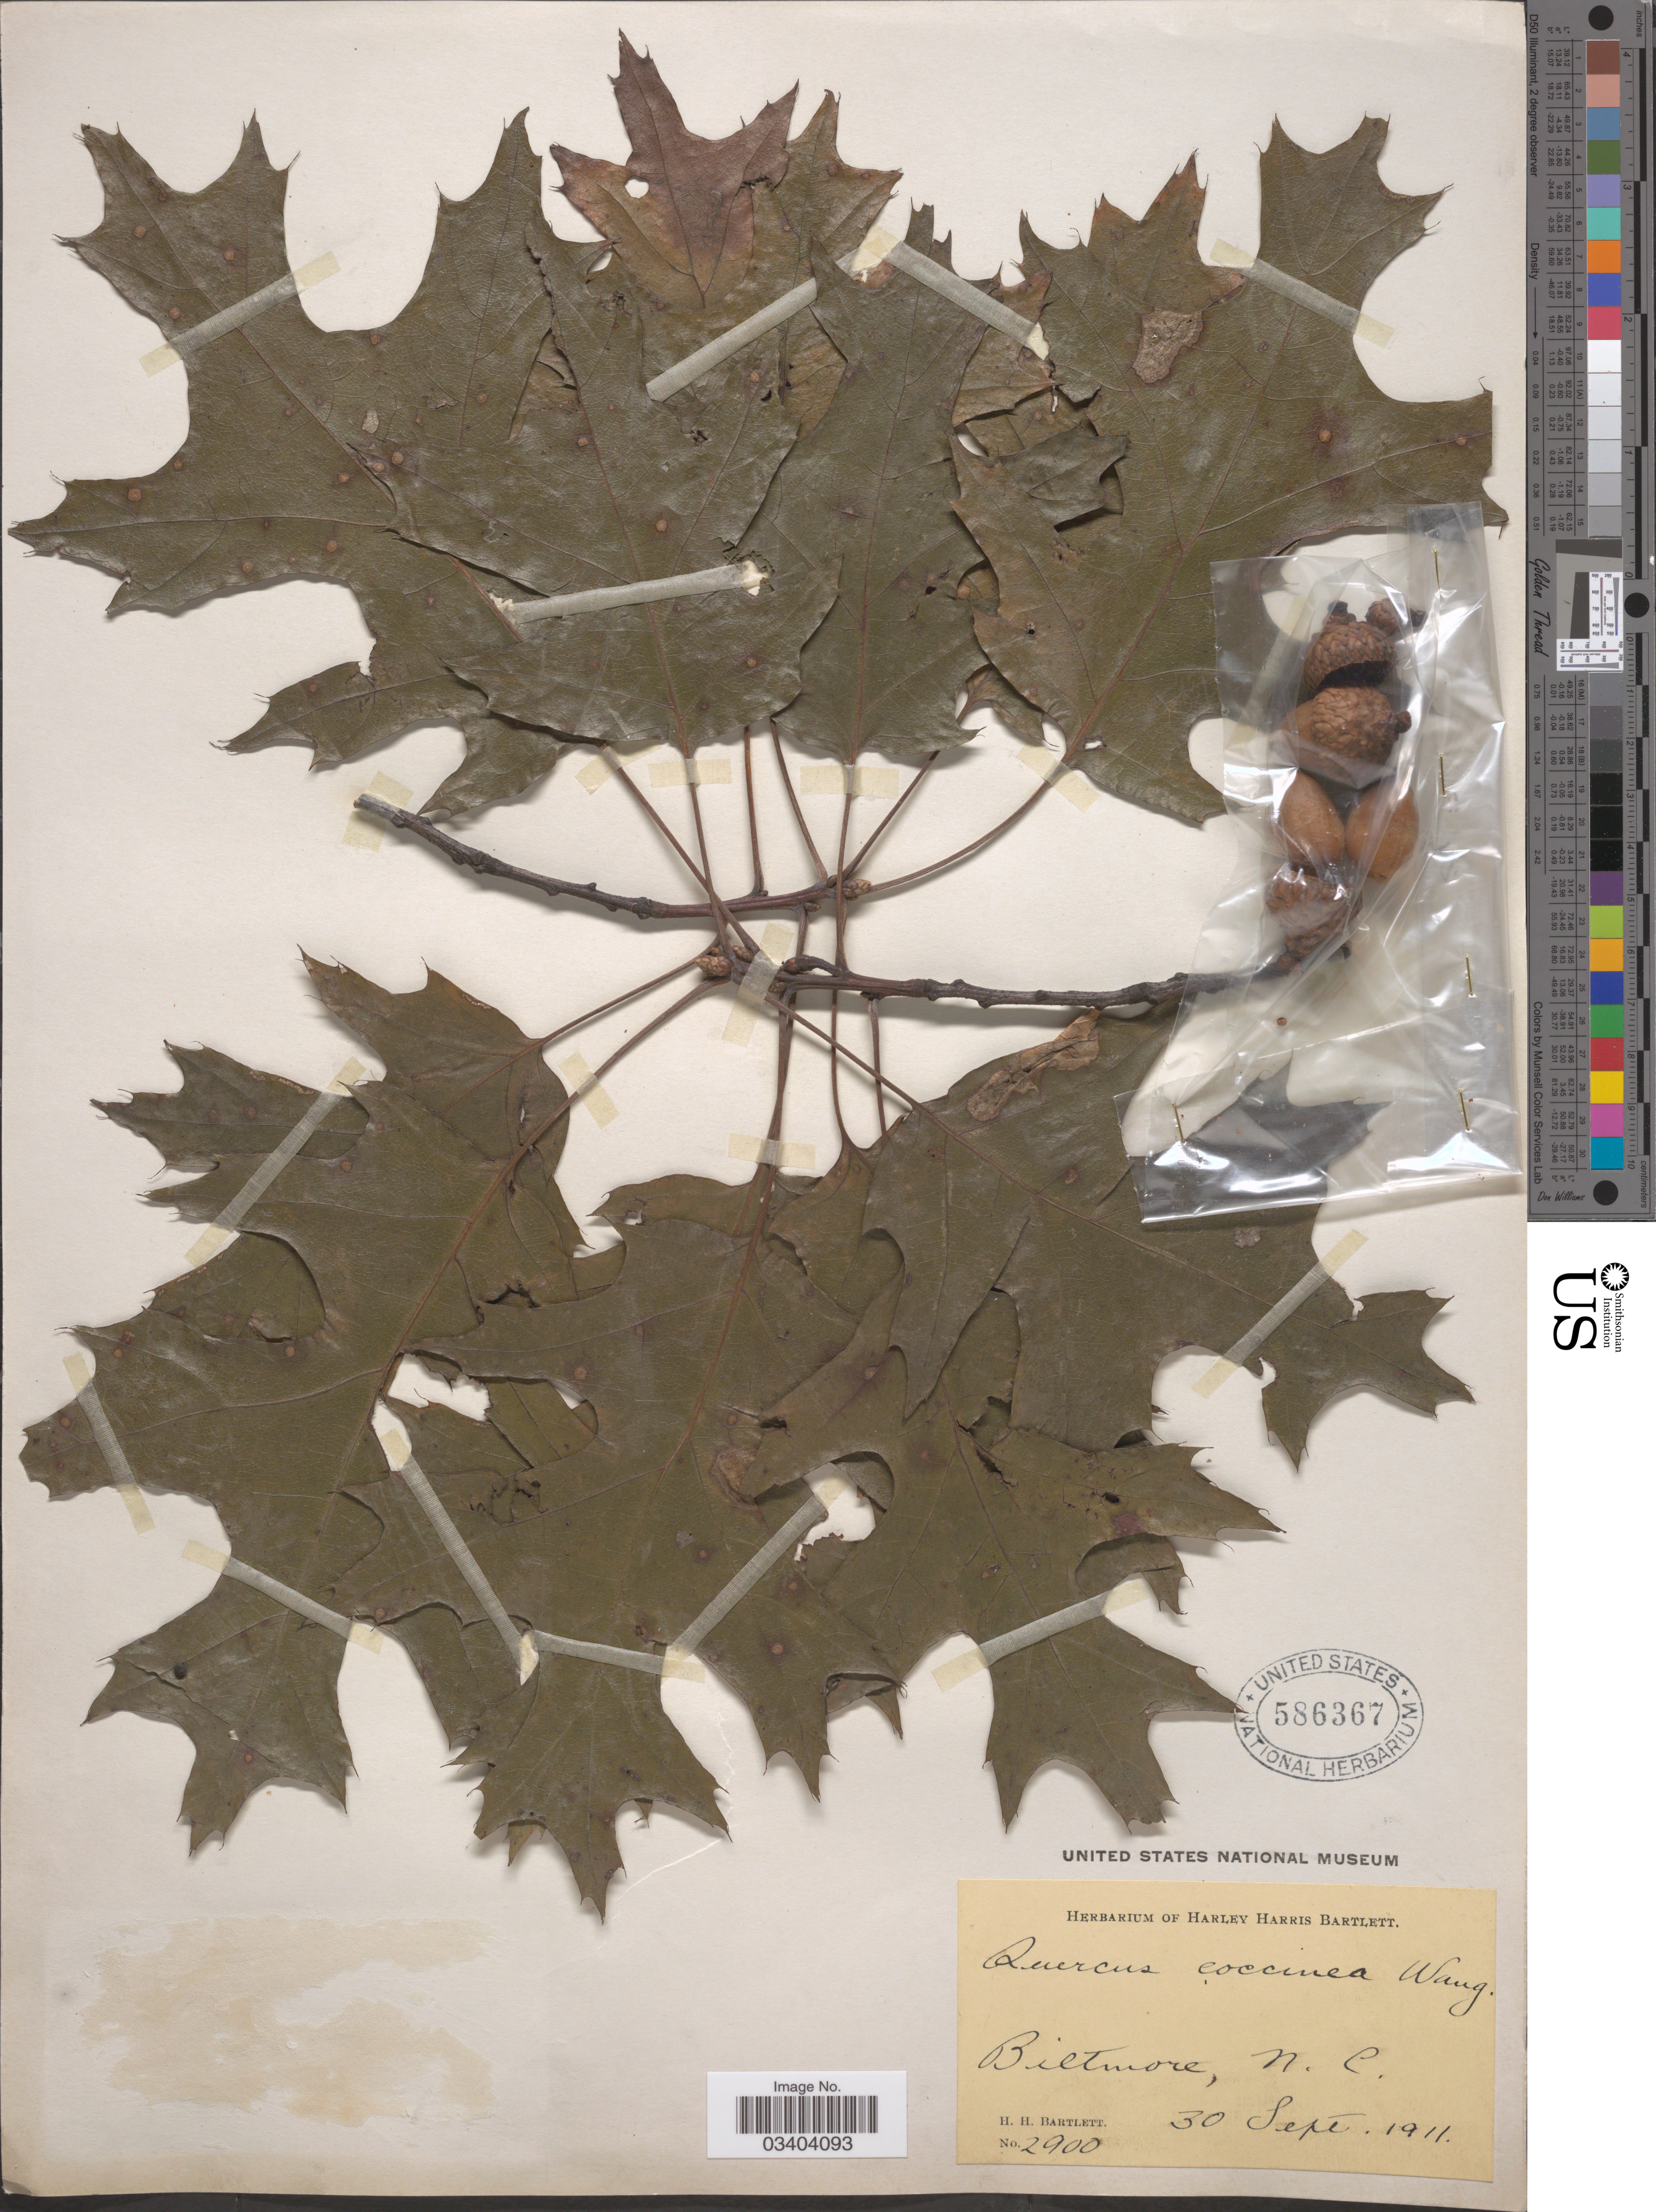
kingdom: Plantae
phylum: Tracheophyta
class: Magnoliopsida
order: Fagales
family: Fagaceae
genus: Quercus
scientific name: Quercus coccinea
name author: Münchh.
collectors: H. H. Bartlett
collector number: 2900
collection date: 1911-09-30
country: United States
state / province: North Carolina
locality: Biltmore.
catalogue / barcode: US 586367